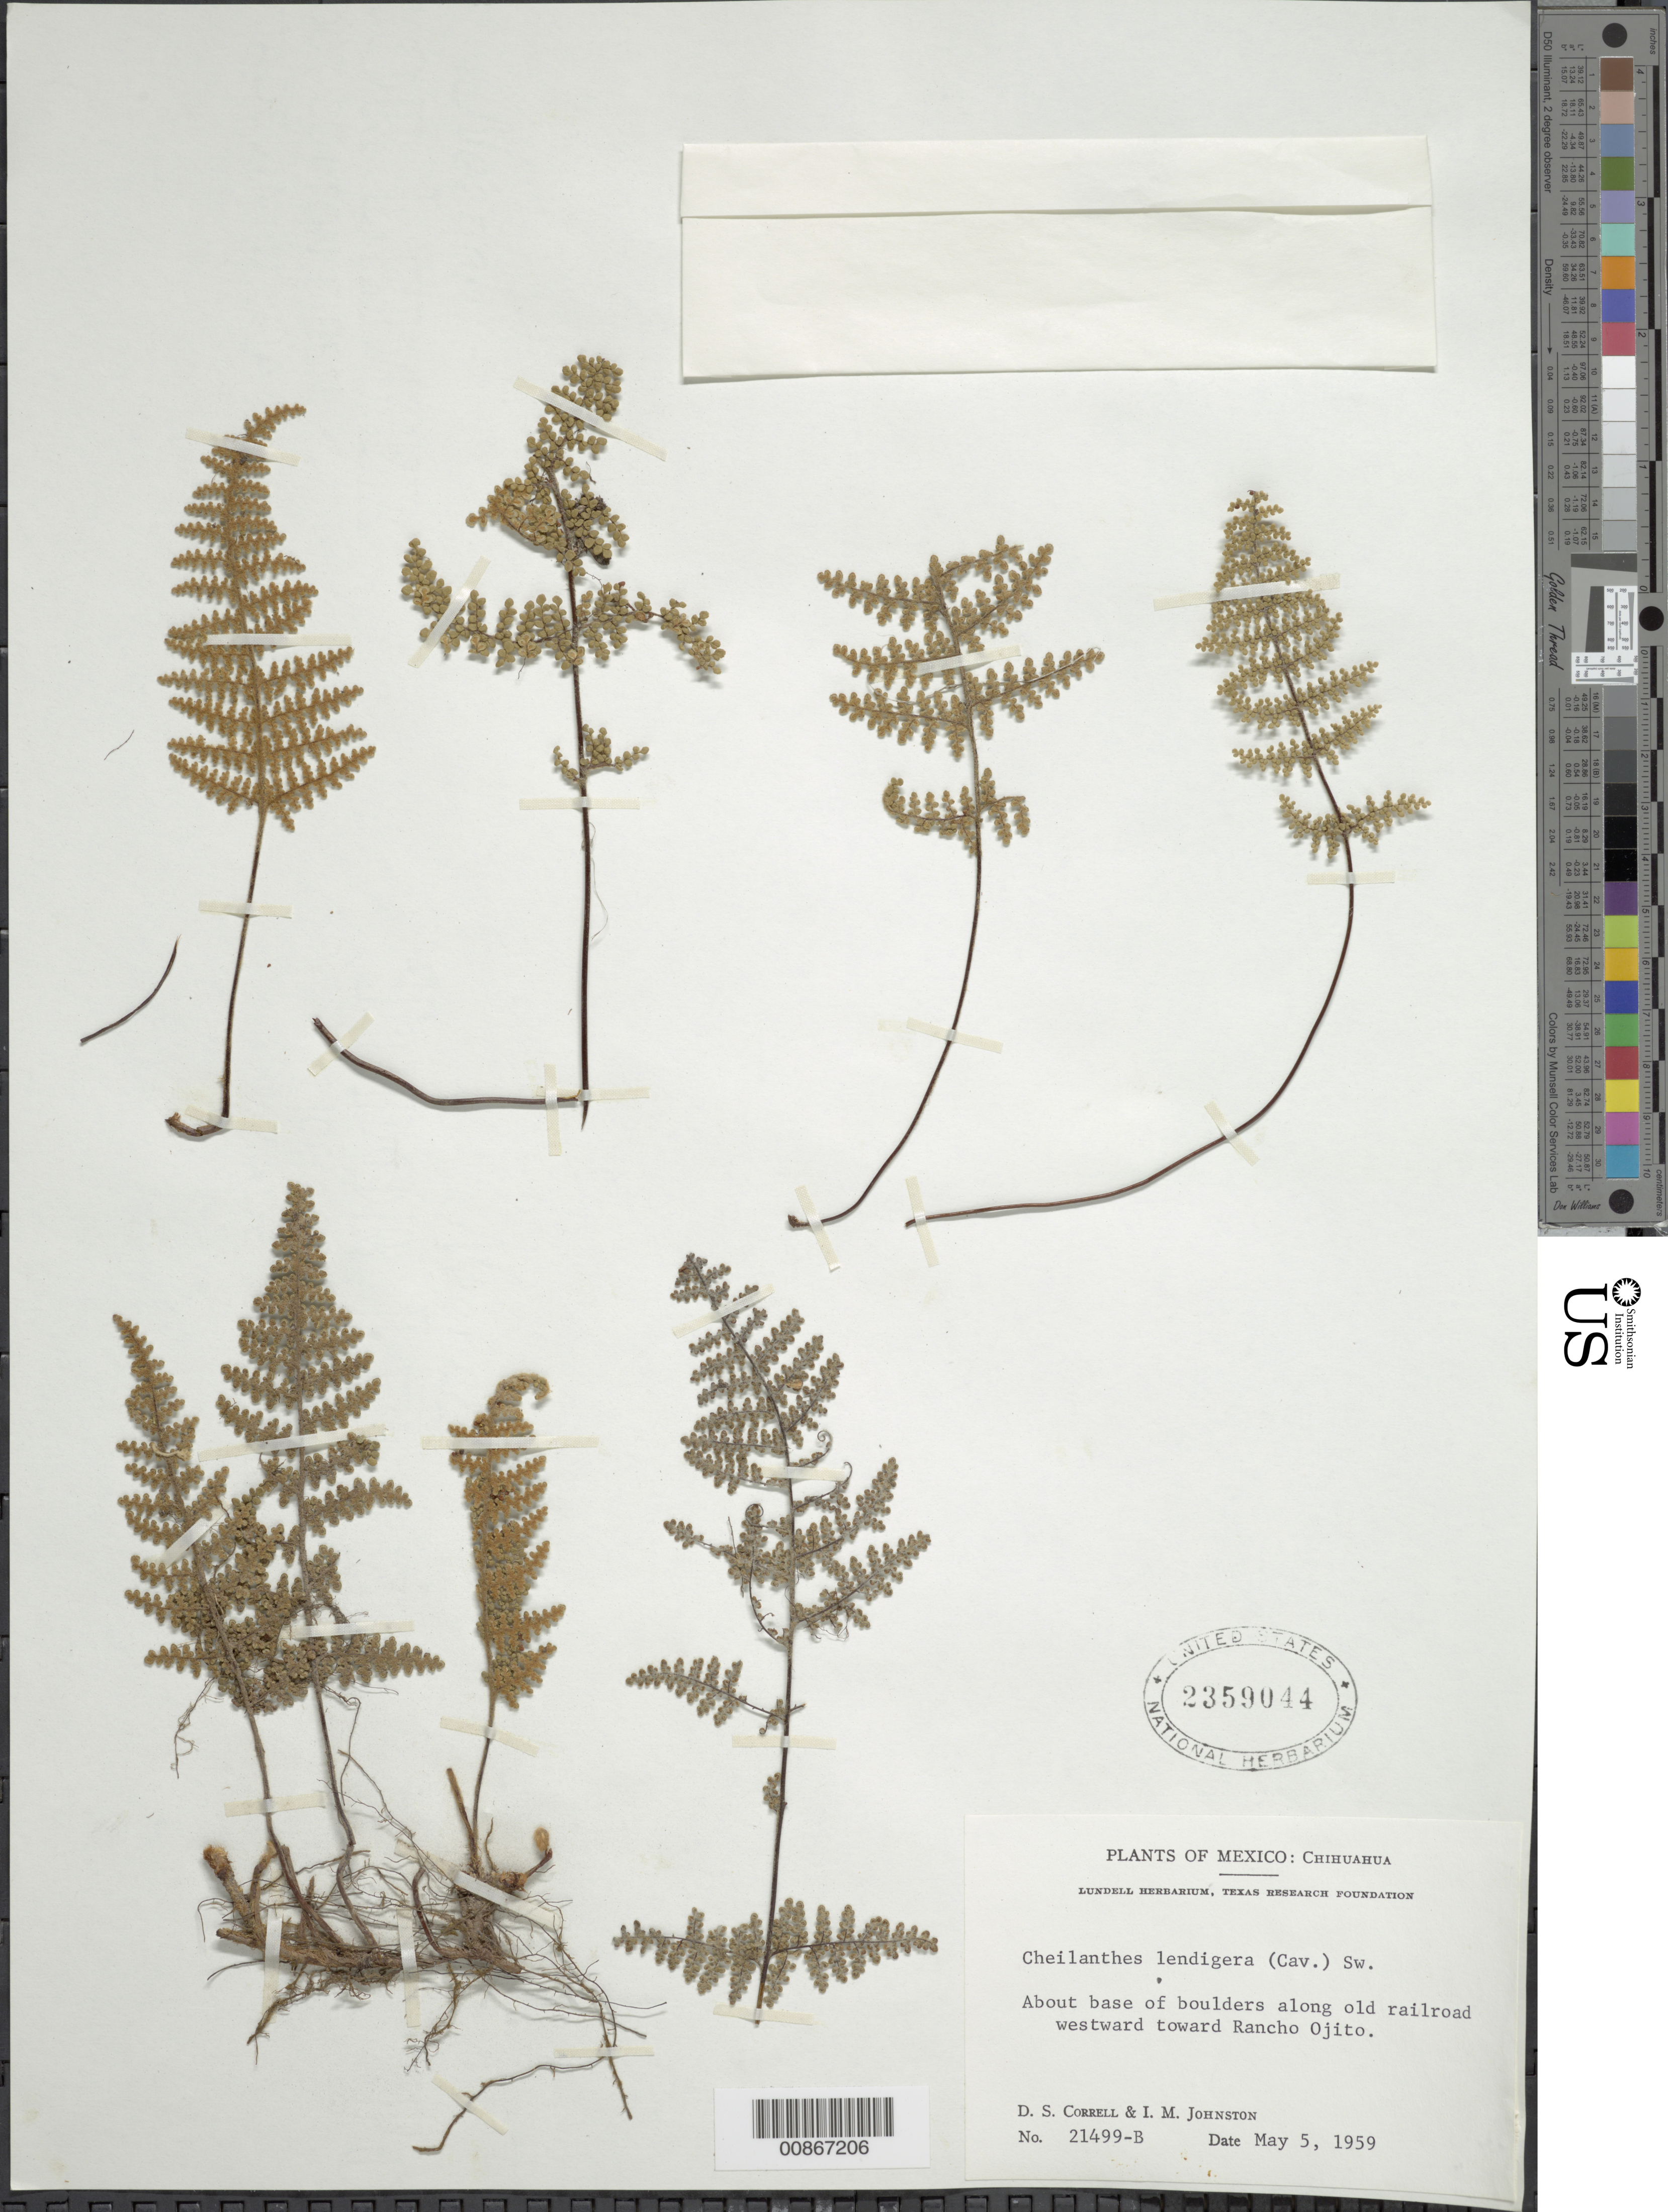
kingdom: Plantae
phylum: Tracheophyta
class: Polypodiopsida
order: Polypodiales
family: Pteridaceae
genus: Myriopteris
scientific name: Myriopteris lendigera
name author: (Cav.) J. Sm.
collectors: D. S. Correll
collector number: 21499 - B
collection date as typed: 05 May 1959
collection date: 1959-05-05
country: Mexico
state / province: Chihuahua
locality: Along old railroad westward toward Rancho Ojito.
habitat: About base of boulders along old railroad.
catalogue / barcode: US 2359044